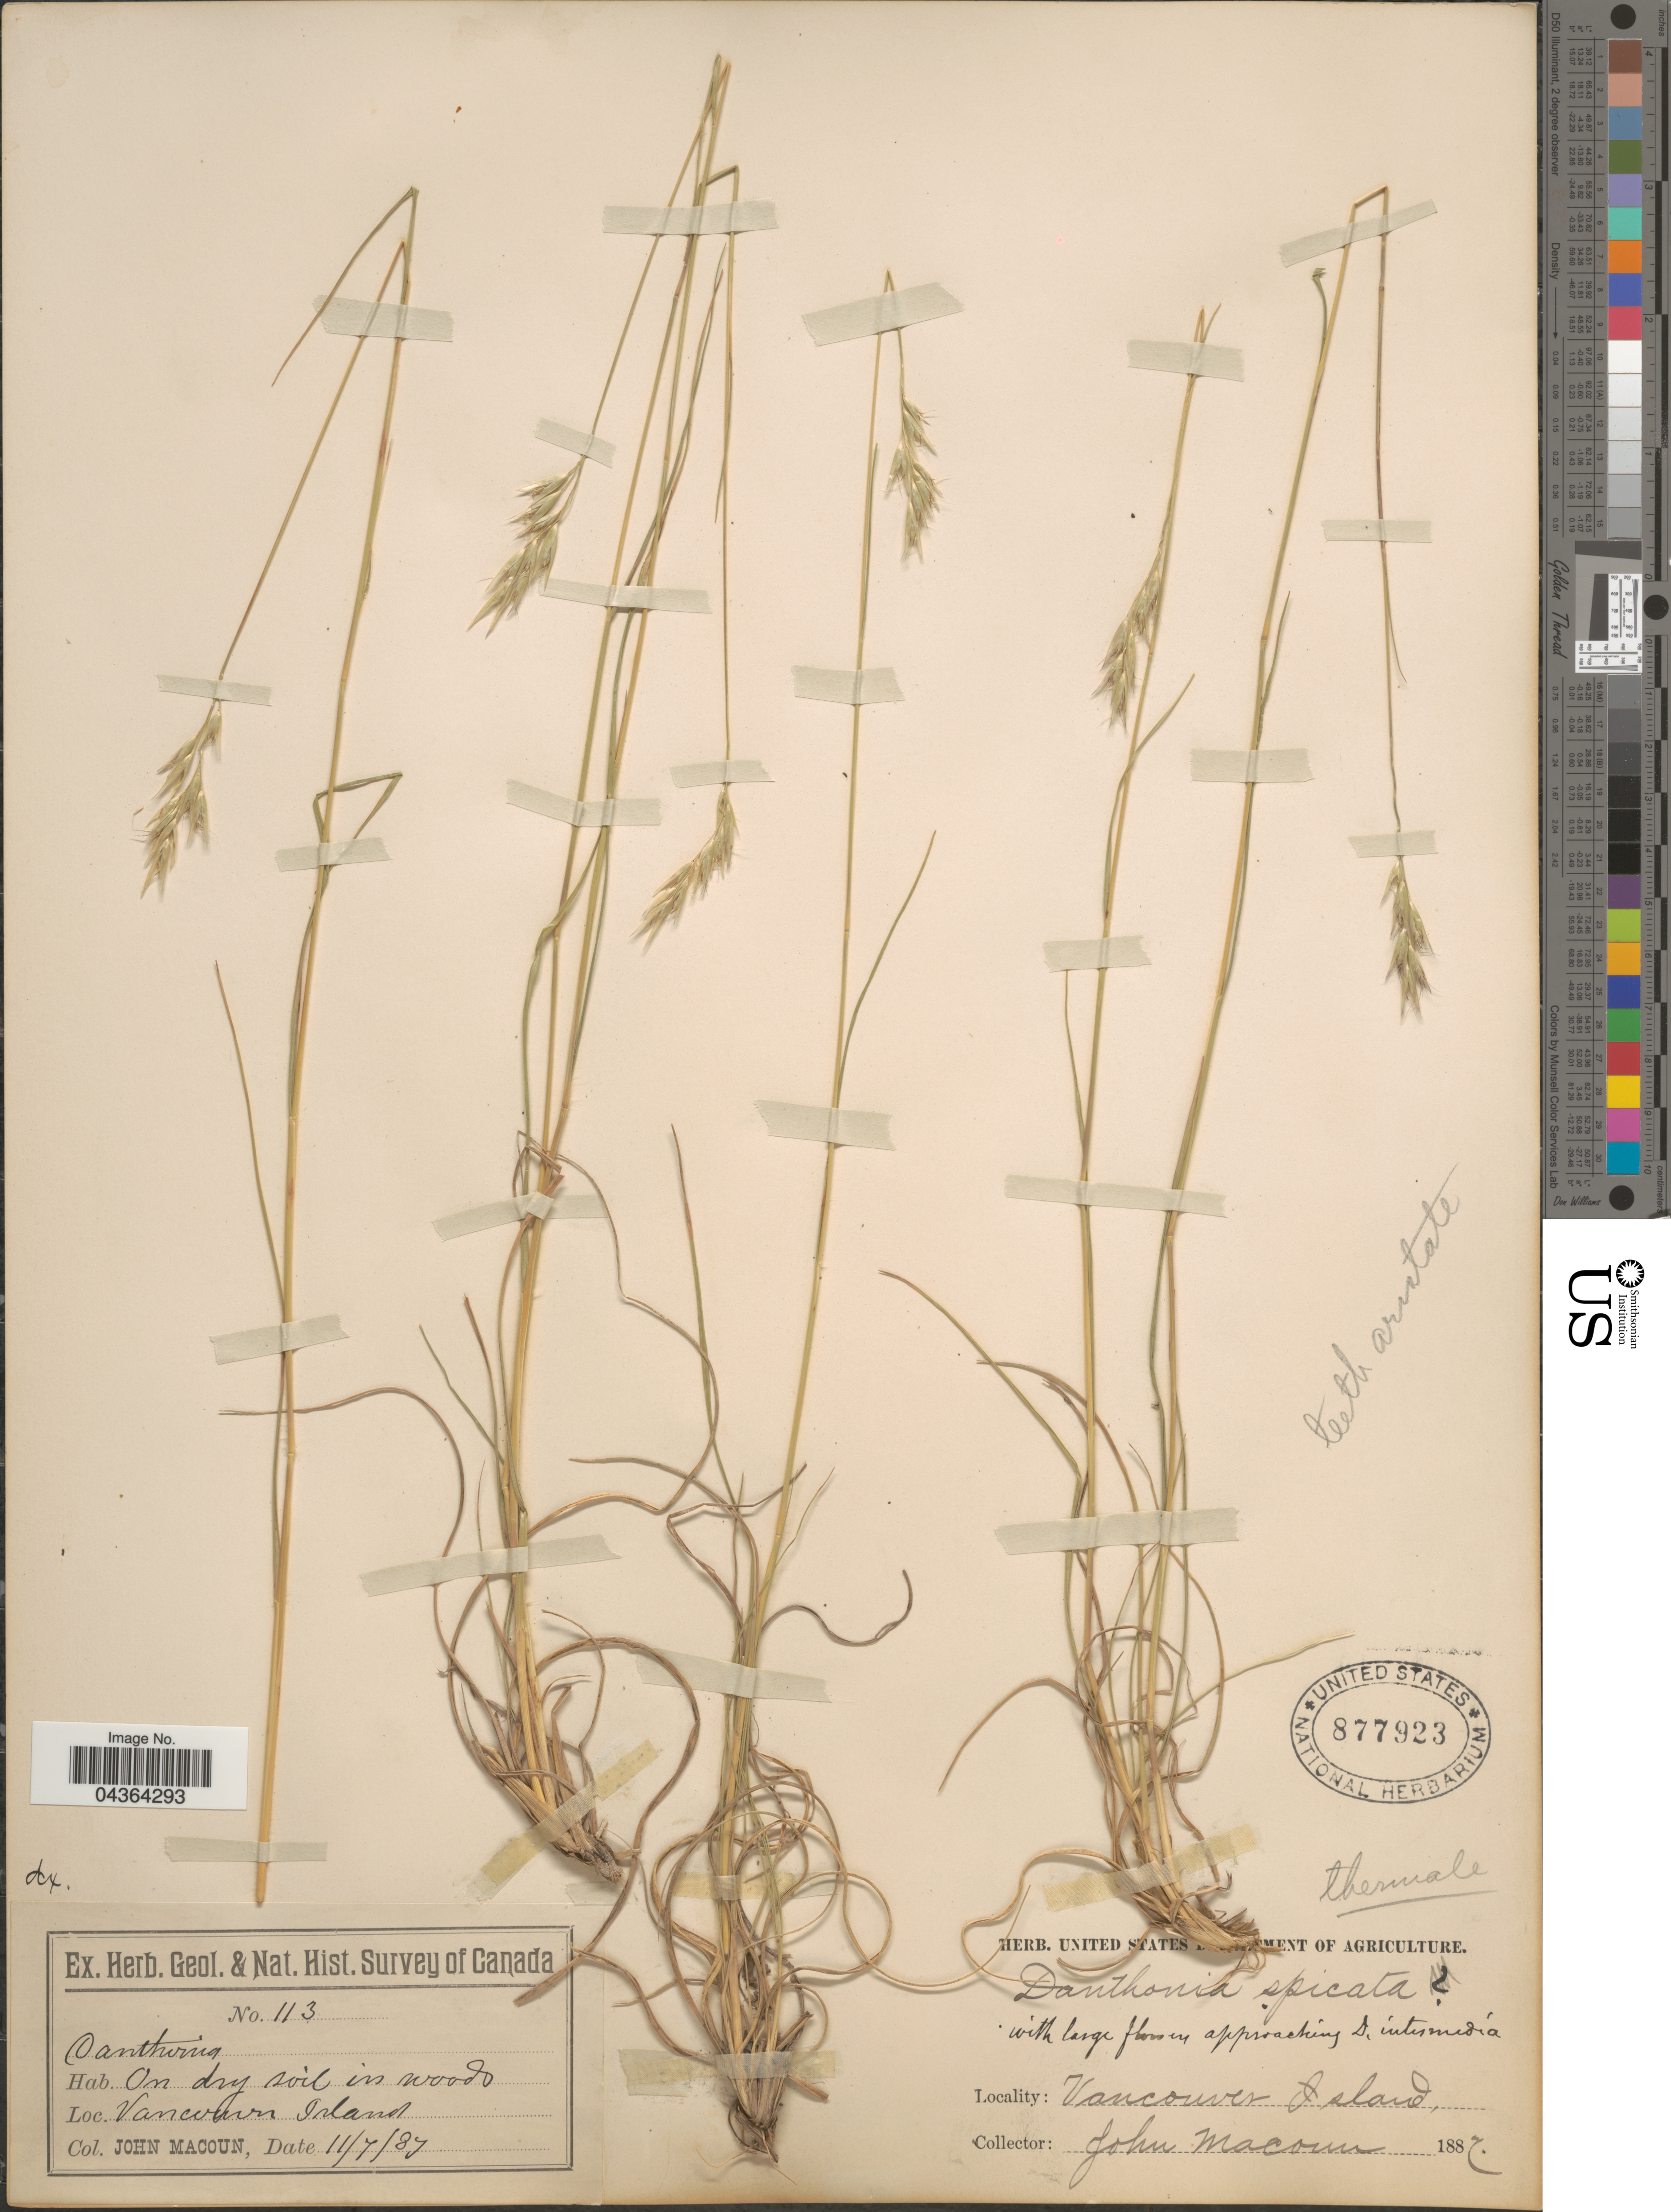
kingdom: Plantae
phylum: Tracheophyta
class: Liliopsida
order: Poales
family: Poaceae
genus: Danthonia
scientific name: Danthonia spicata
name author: (L.) P. Beauv. ex Roem. & Schult.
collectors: J. Macoun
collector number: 113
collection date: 1887-07-11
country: Canada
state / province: British Columbia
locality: Geol. & Nat. Hist. Survey of Canada. Vancouver Island.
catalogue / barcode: US 877923